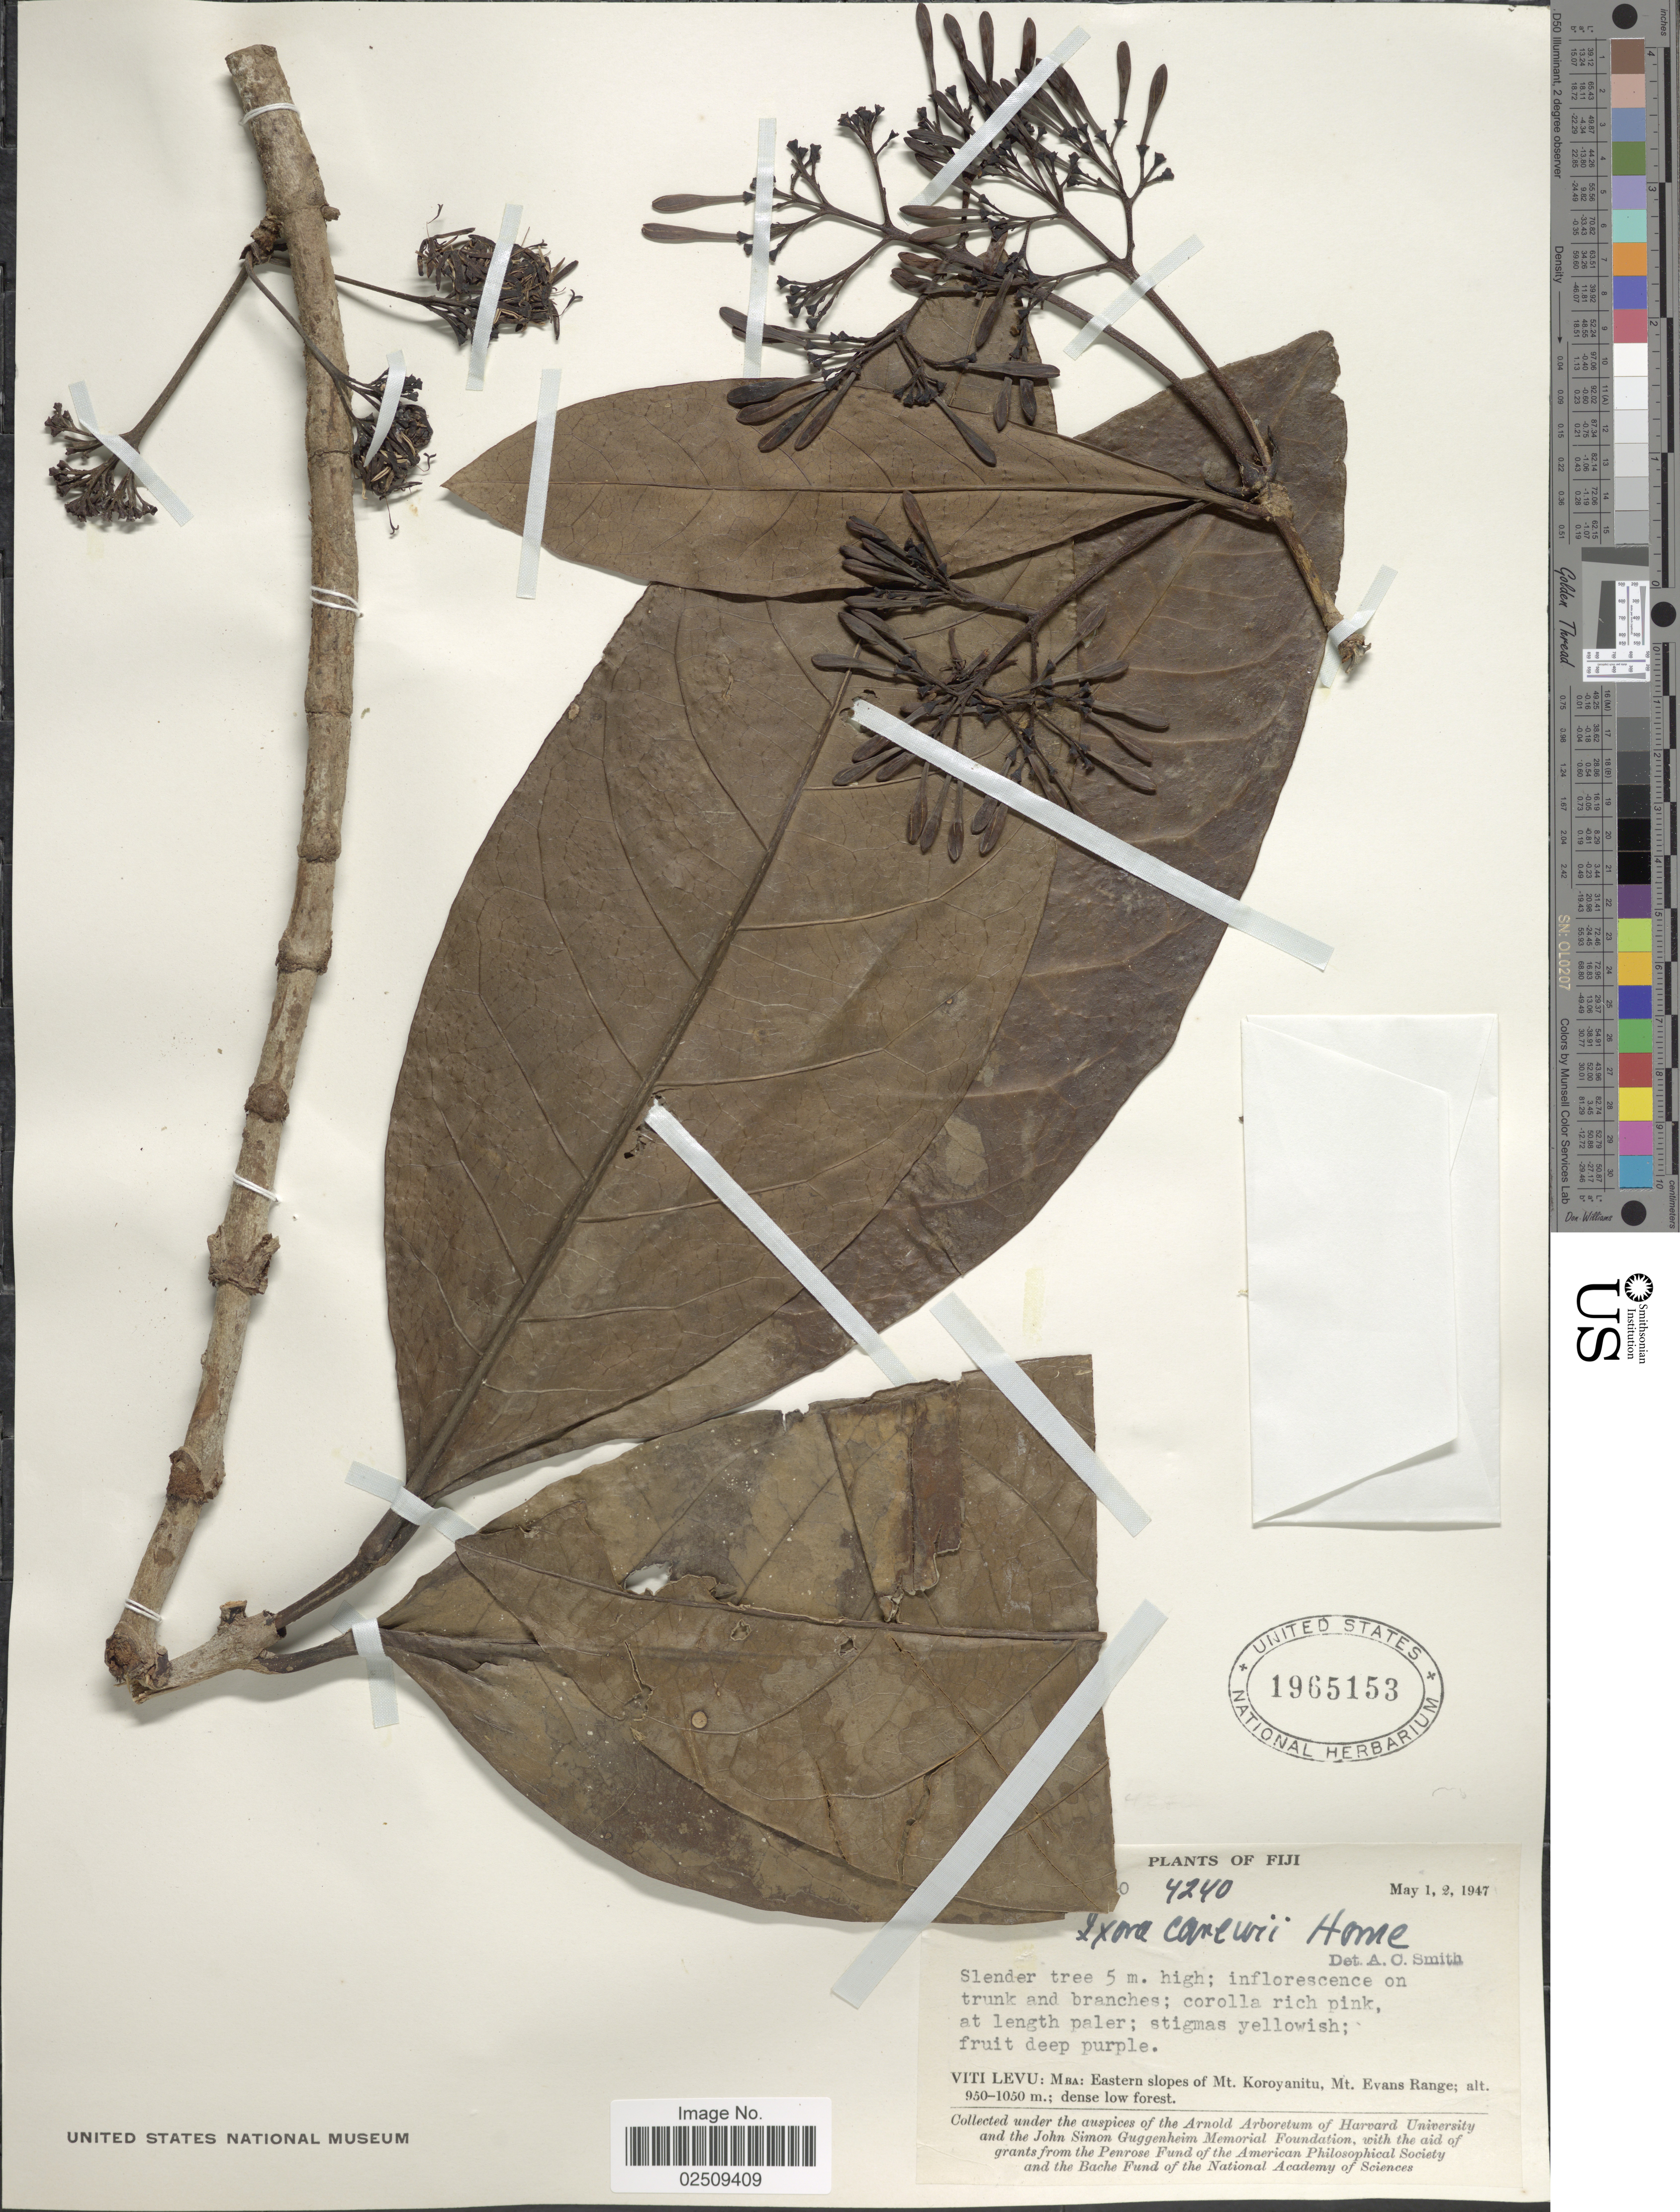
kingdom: Plantae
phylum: Tracheophyta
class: Magnoliopsida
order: Gentianales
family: Rubiaceae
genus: Ixora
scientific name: Ixora carewii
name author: Horne ex Baker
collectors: ex Arnold Arboretum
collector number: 4240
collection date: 1947-05-01/1947-05-02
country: Fiji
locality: Viti Levu: Mba: eastern slopes of Mt Koroyanitu, Mt Evans Range; dense low forest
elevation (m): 950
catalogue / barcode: US 1965153